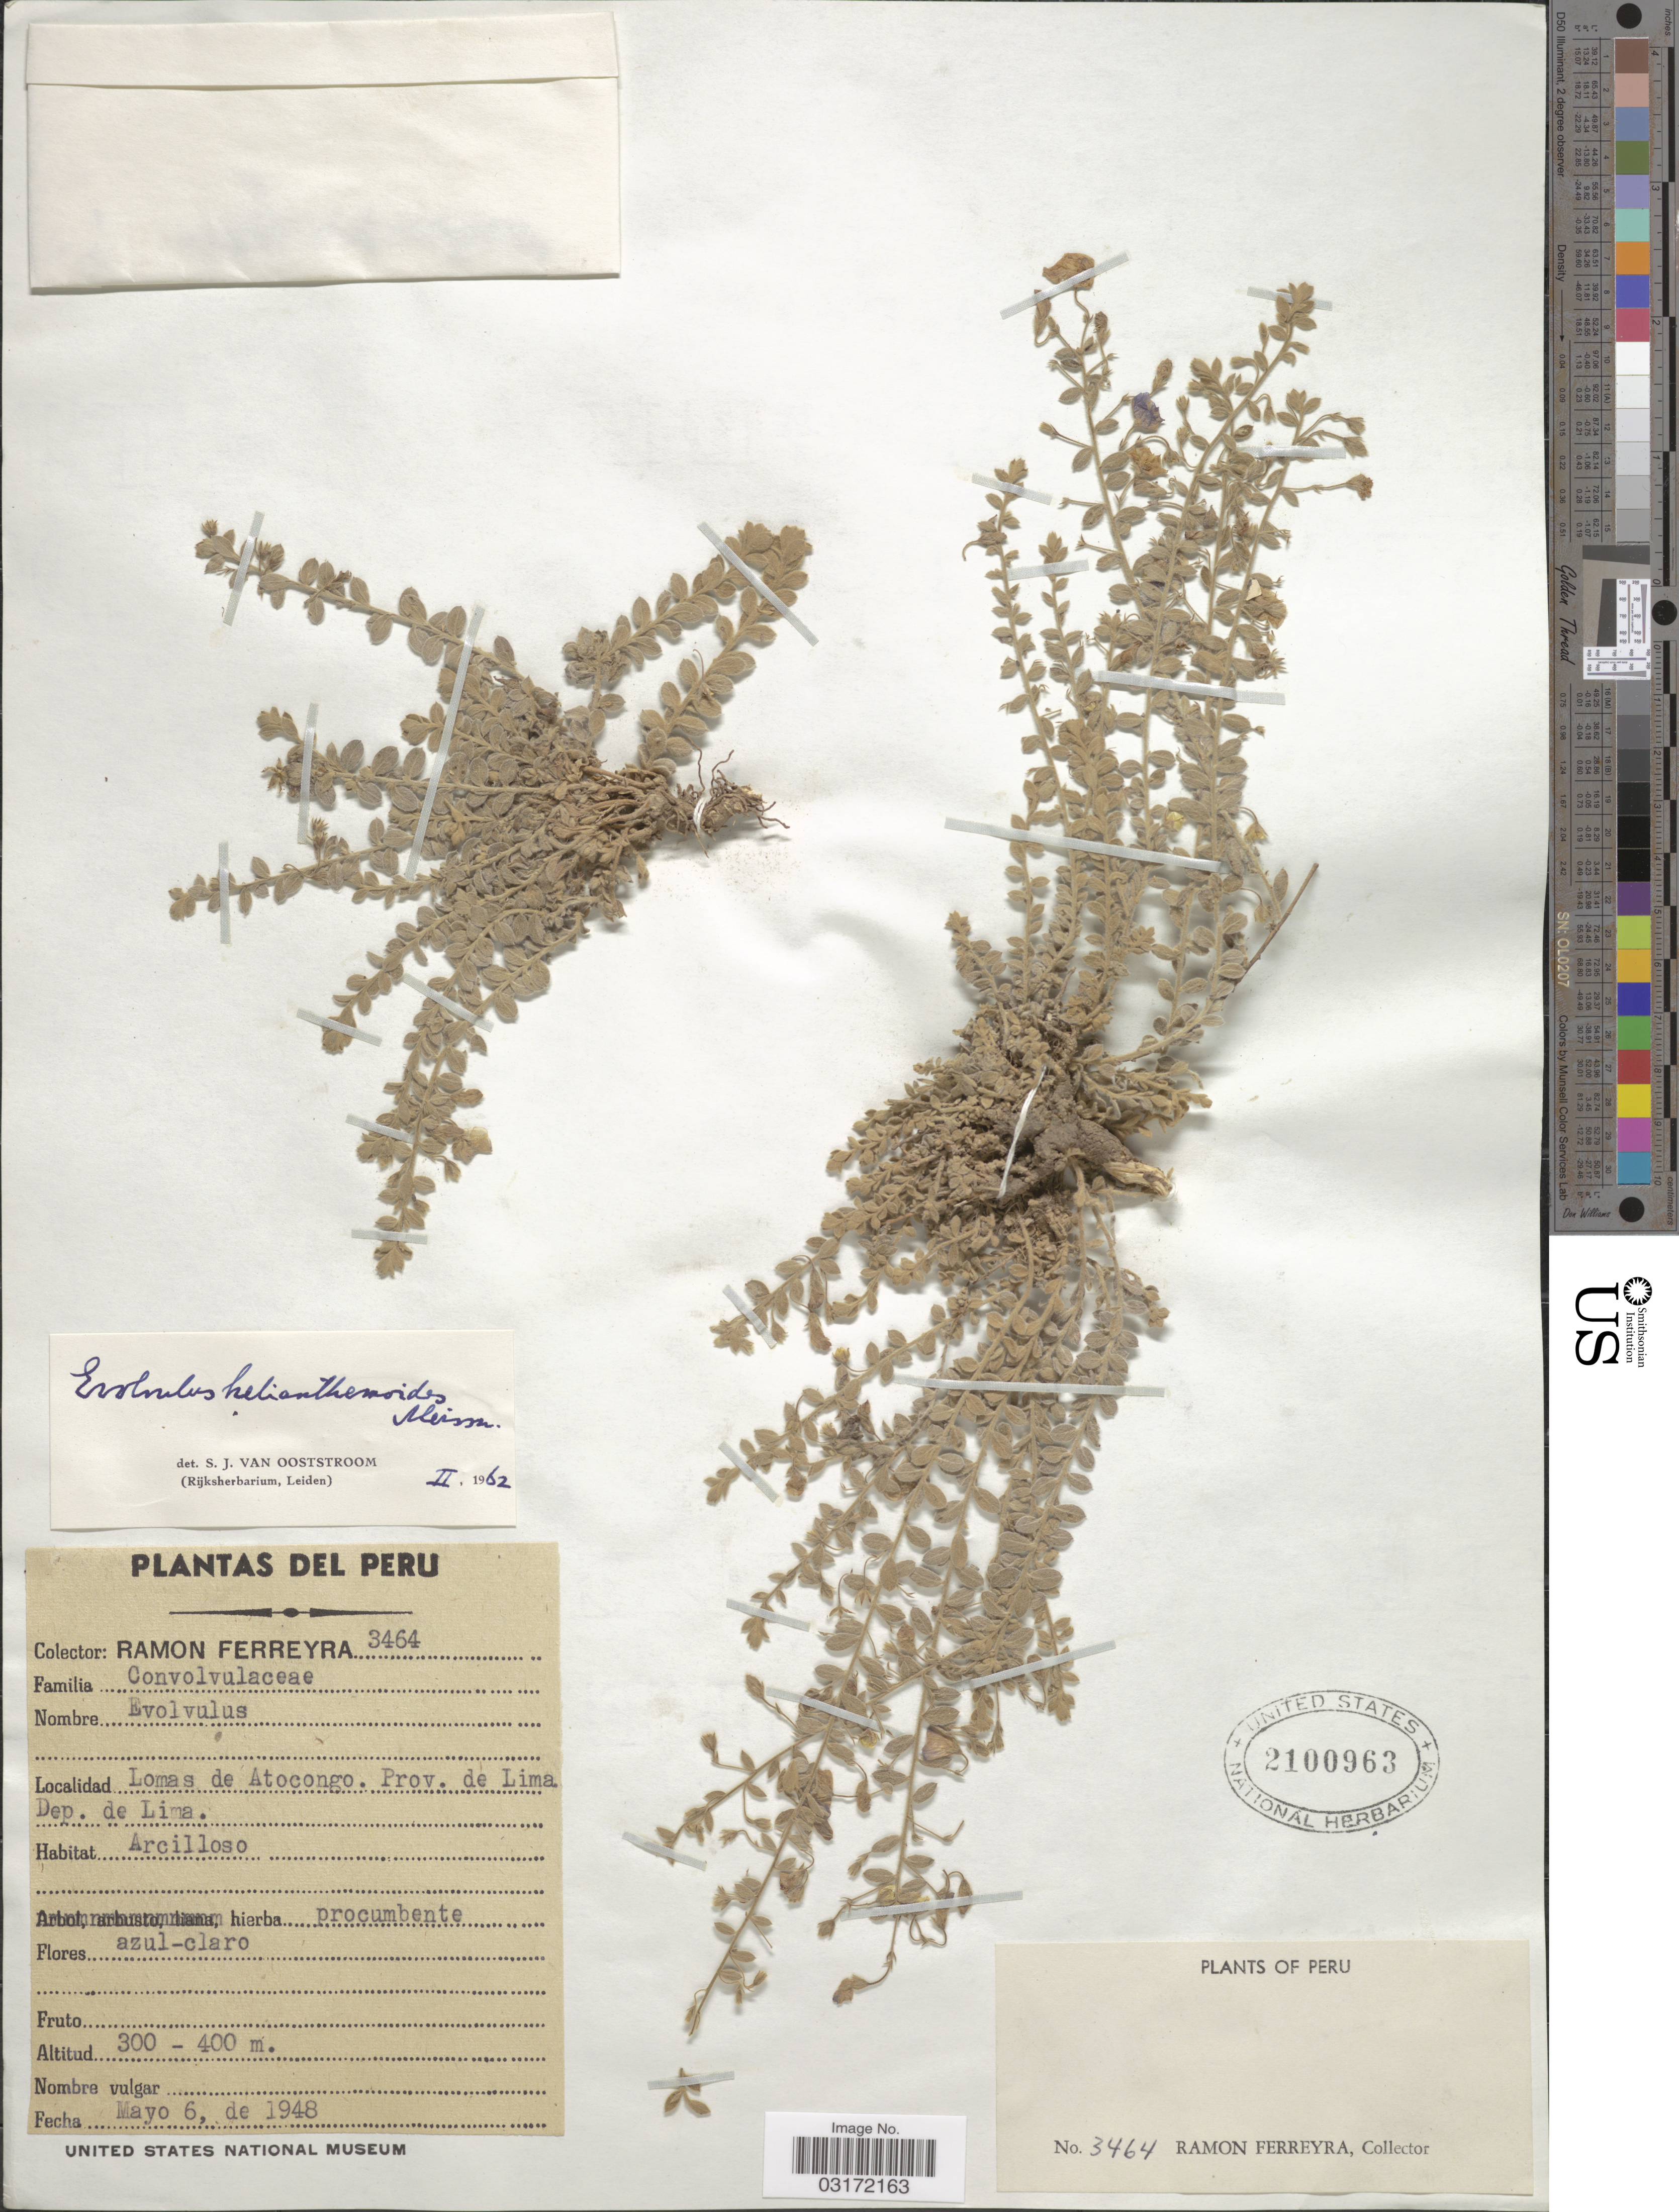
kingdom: Plantae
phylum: Tracheophyta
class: Magnoliopsida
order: Solanales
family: Convolvulaceae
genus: Evolvulus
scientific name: Evolvulus helianthemoides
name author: Meisn.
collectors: R. A. Ferreyra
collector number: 3464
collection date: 1948-05-06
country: Peru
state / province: Lima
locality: Lomas de Atocongo. Dep. de Lima.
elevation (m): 300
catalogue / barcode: US 2100963